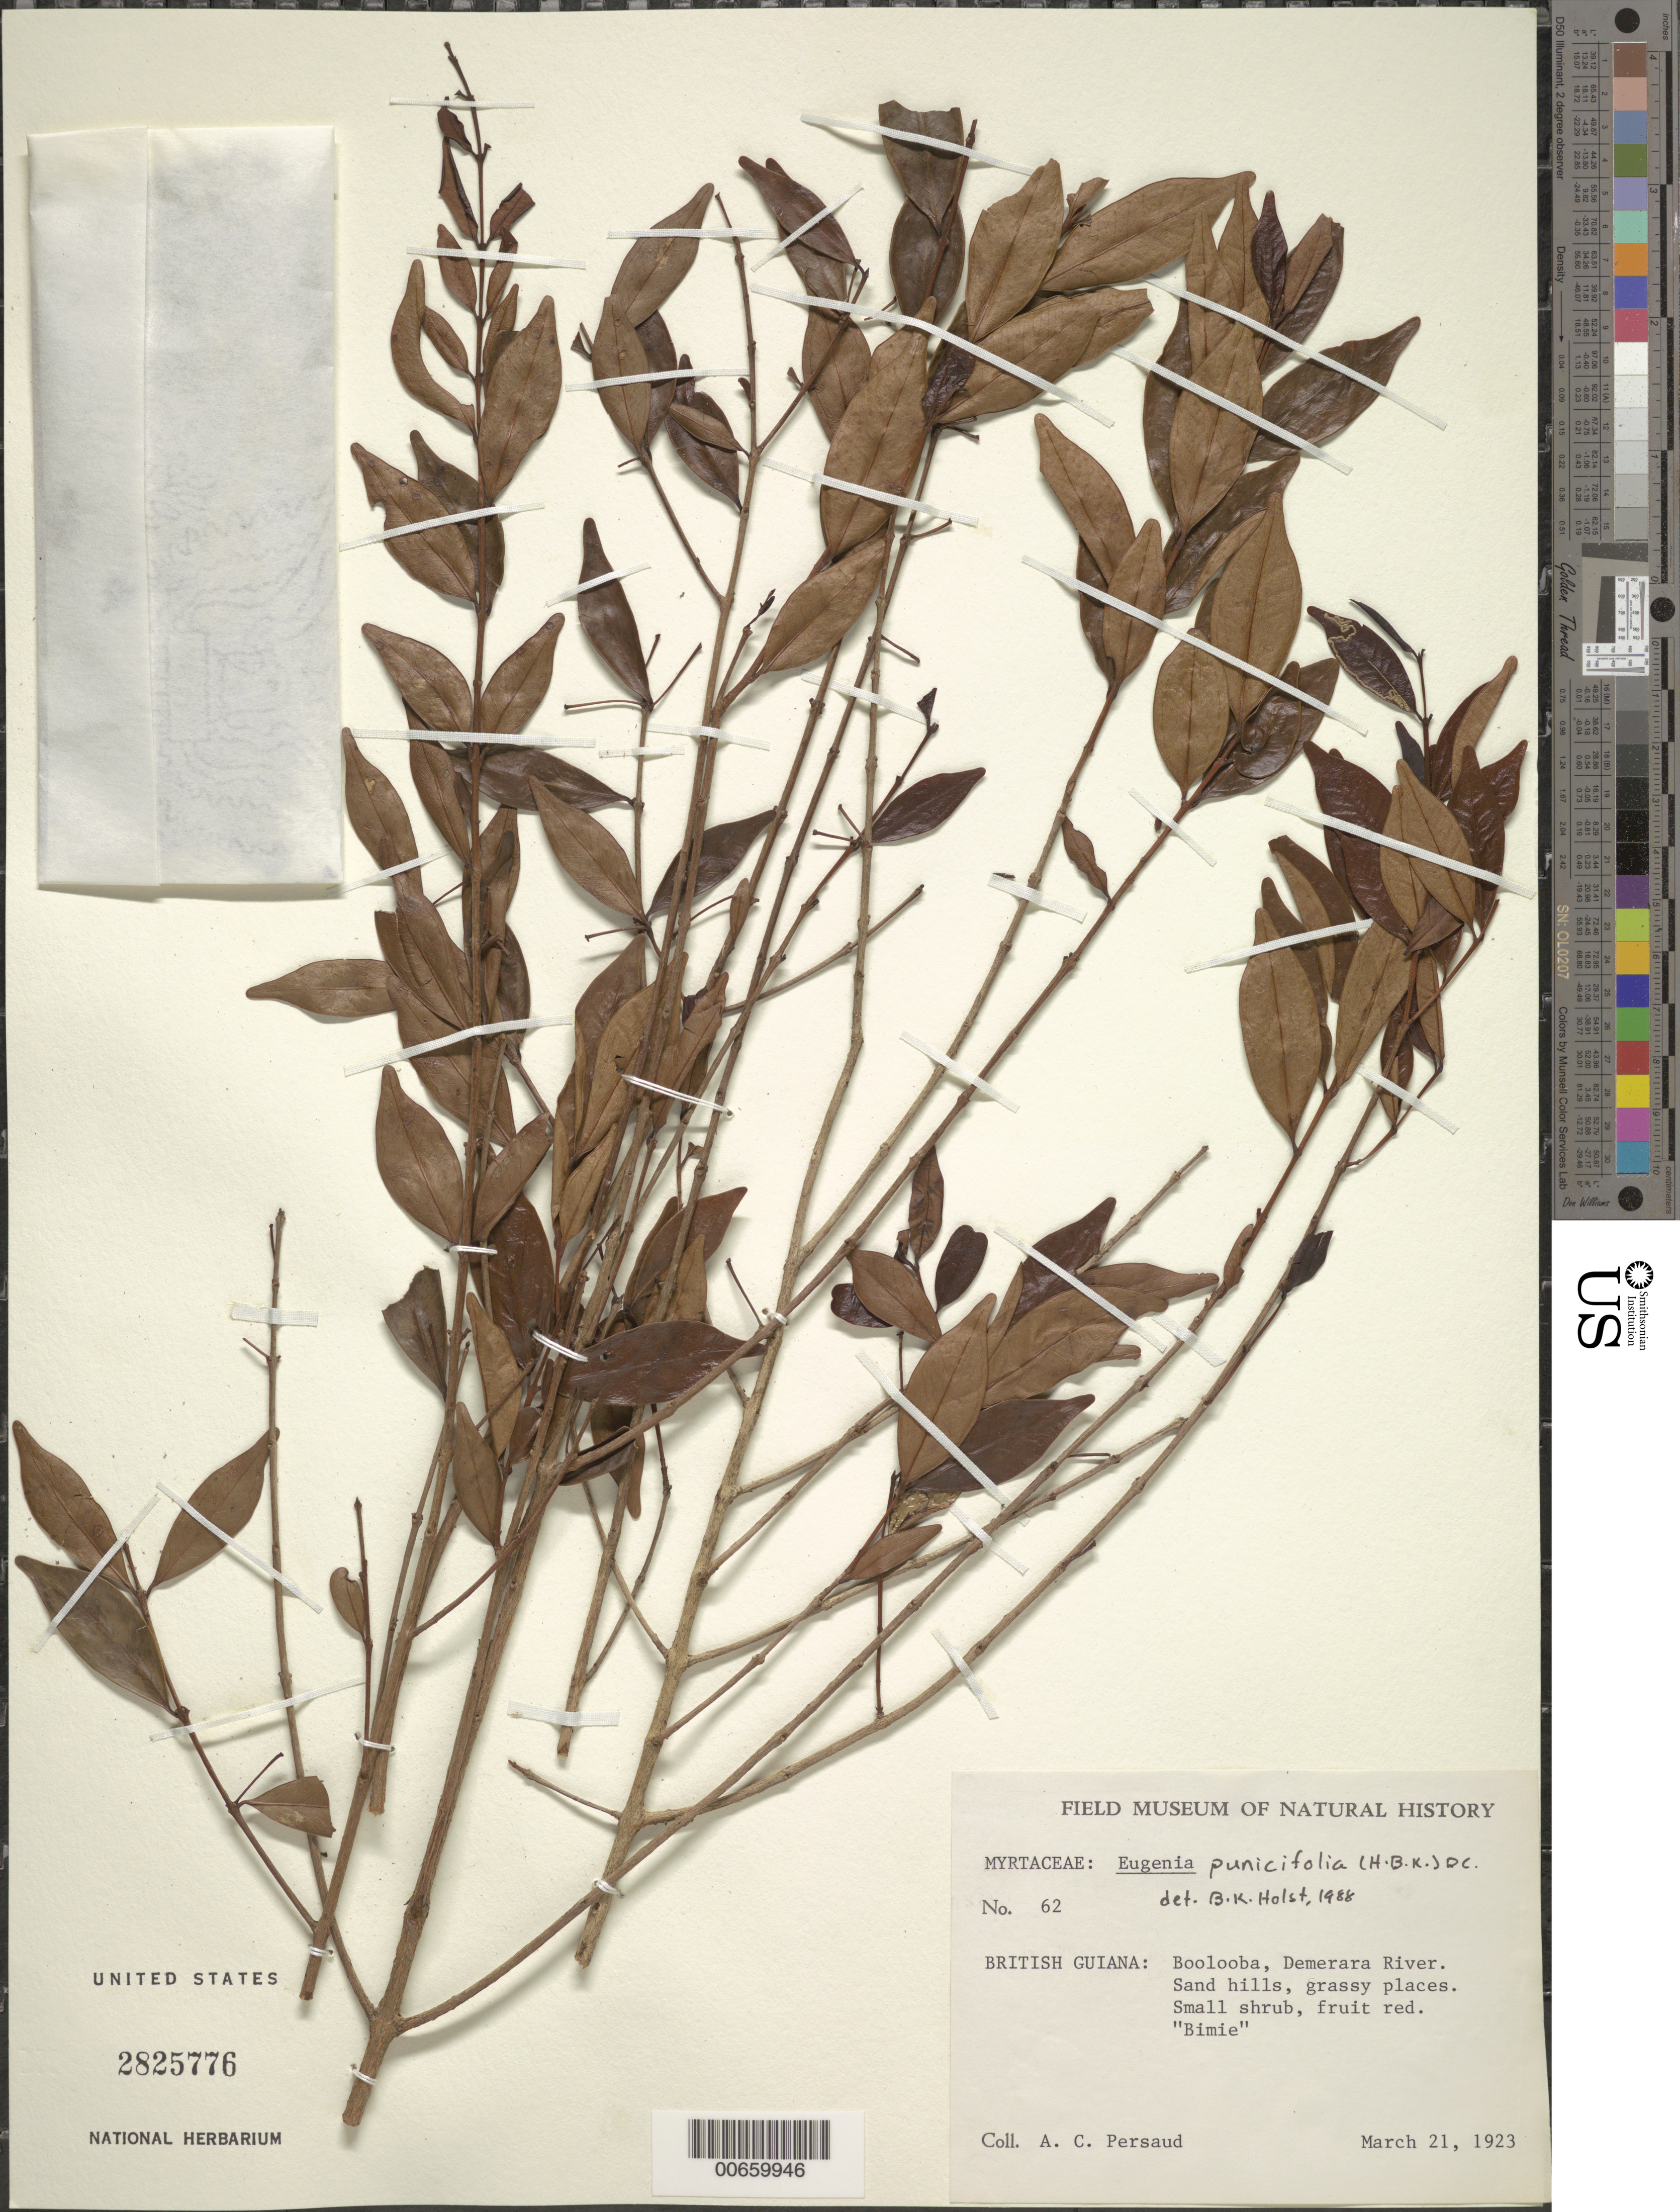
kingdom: Plantae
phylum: Tracheophyta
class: Magnoliopsida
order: Myrtales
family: Myrtaceae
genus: Eugenia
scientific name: Eugenia punicifolia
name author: (Kunth) DC.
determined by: Holst, Bruce K.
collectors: A. Persaud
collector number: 62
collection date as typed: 21-Mar-23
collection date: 1923-03-21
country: Guyana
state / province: U. Demerara-Berbice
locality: Bootooba, Demerara R.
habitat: Sand hills, grassy places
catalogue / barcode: US 2825776